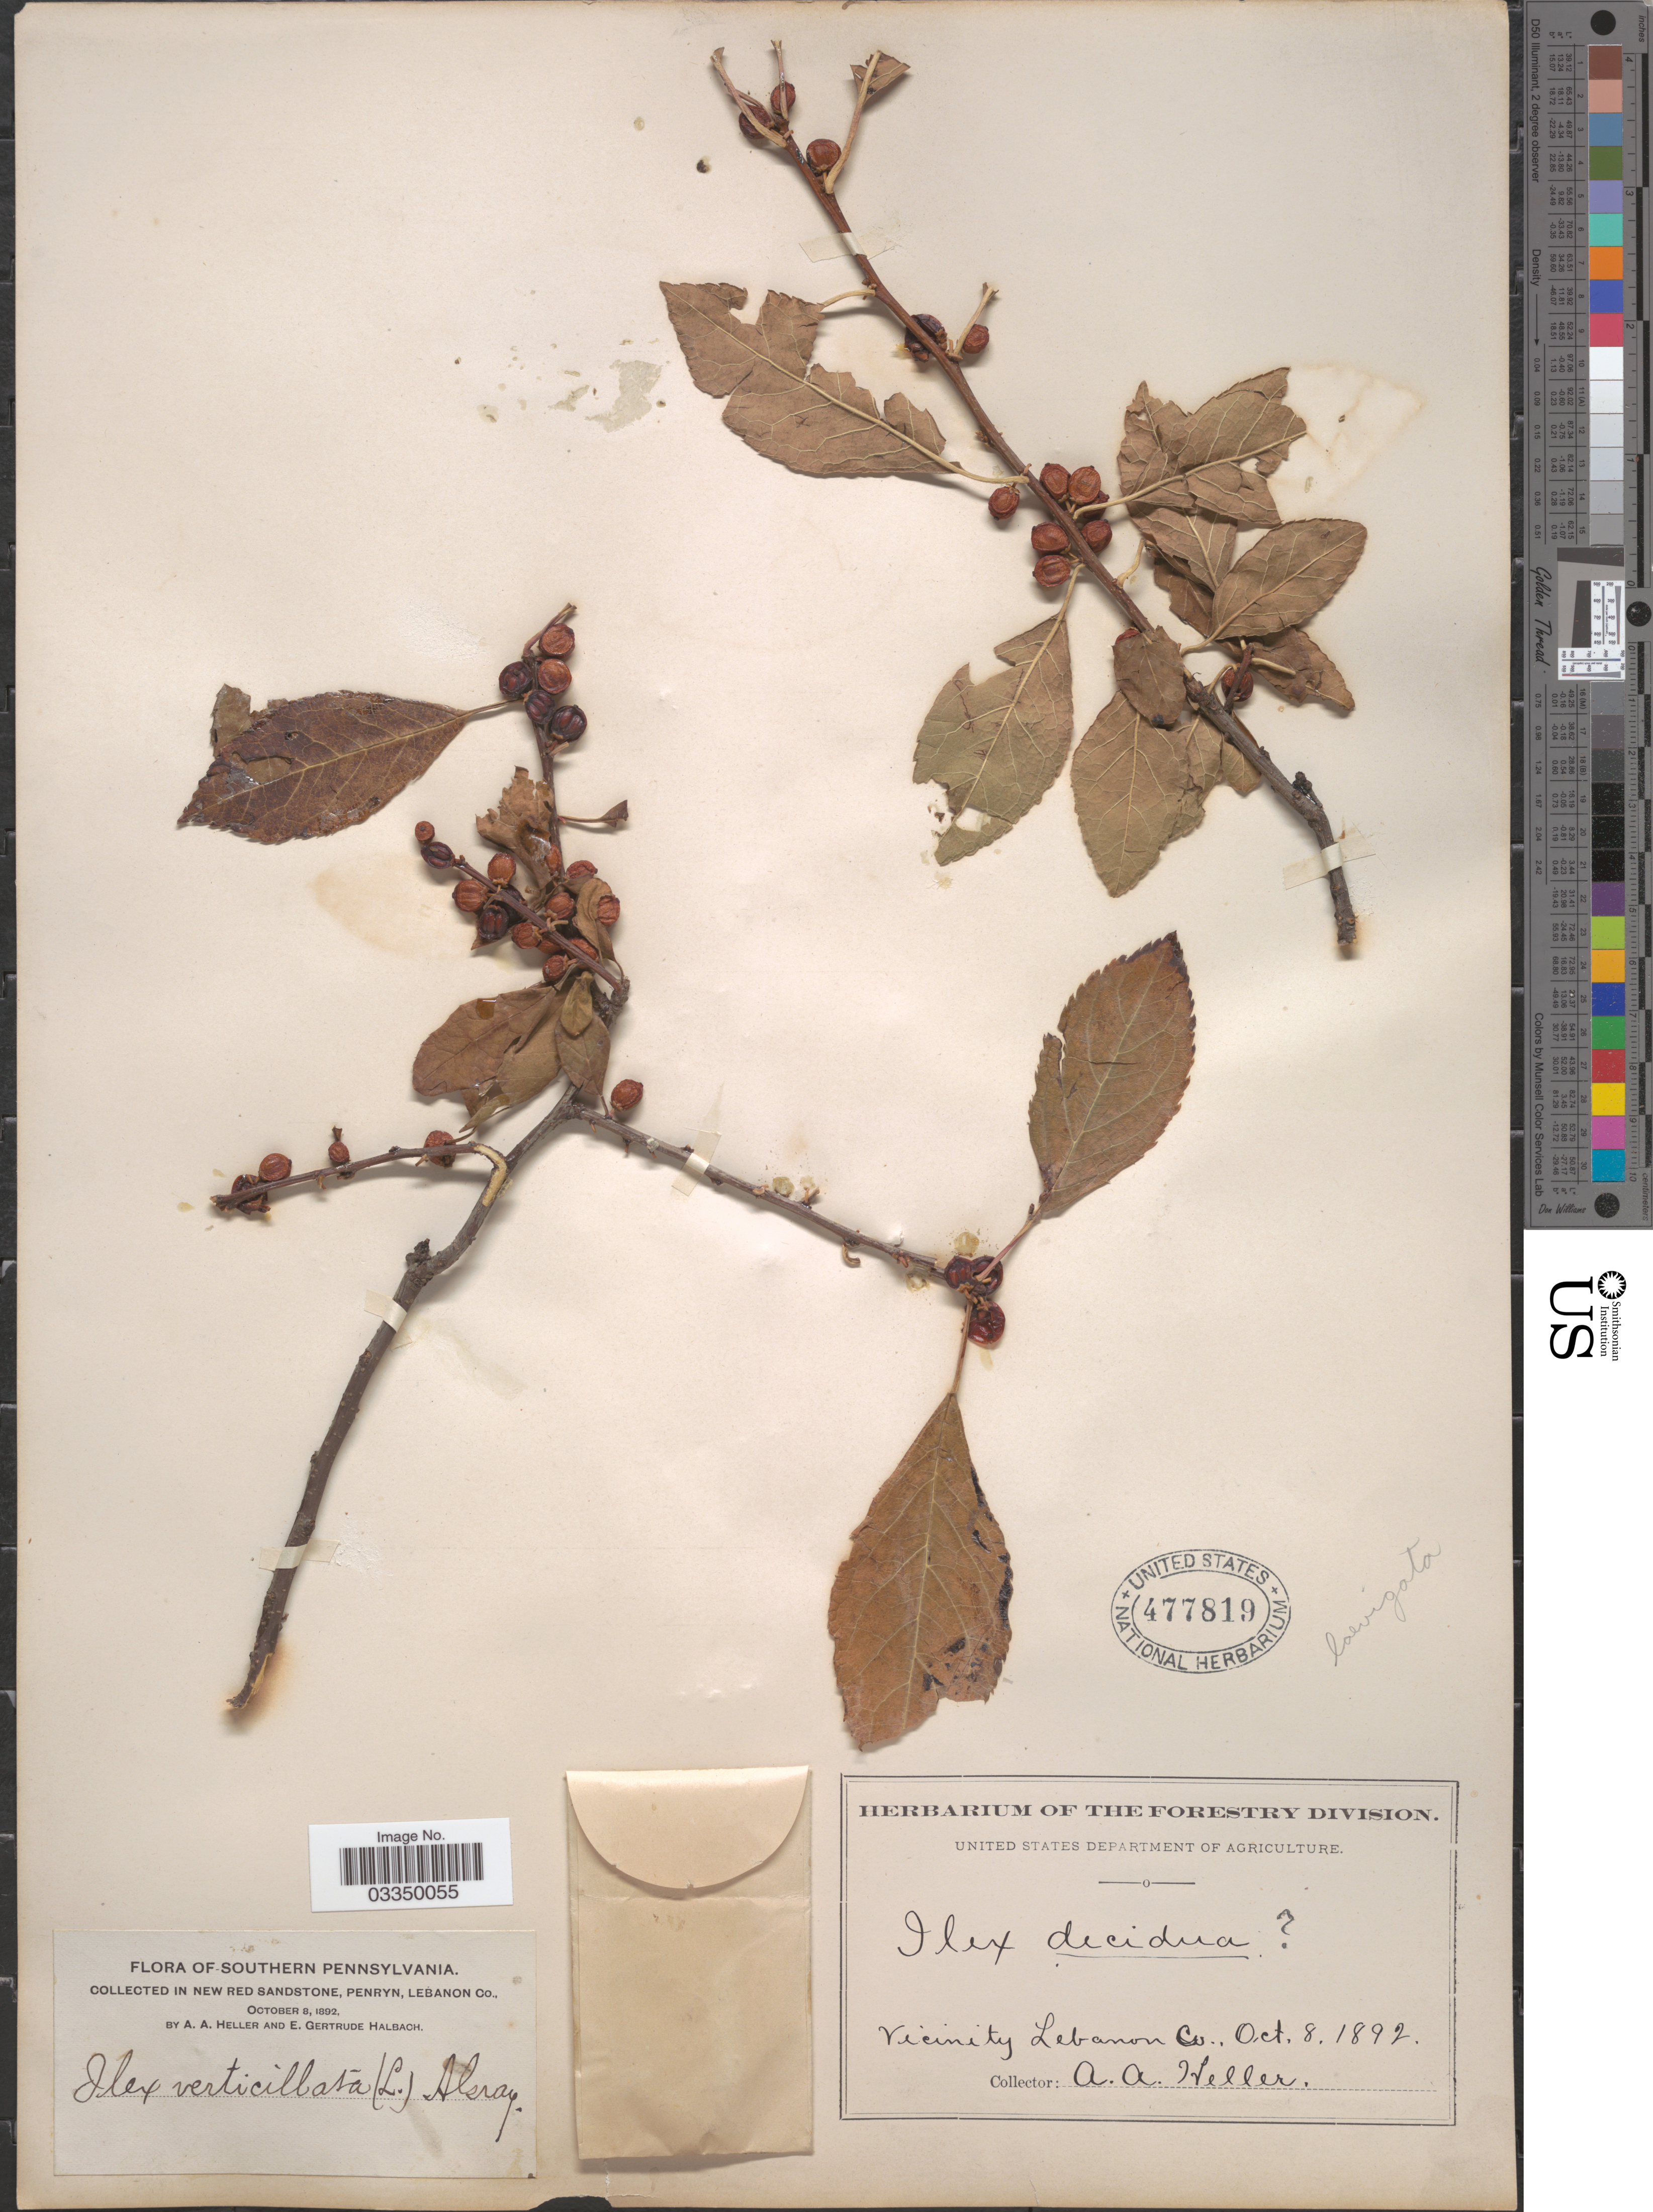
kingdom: Plantae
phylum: Tracheophyta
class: Magnoliopsida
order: Aquifoliales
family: Aquifoliaceae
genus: Ilex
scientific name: Ilex laevigata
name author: (Pursh) A. Gray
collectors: A. A. Heller & E. G. Halbach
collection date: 1892-10-08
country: United States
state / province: Pennsylvania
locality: Southern Pennsylvania. In New Red Sandstone, Penryn, vicinity Lebanon Co.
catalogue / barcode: US 477819